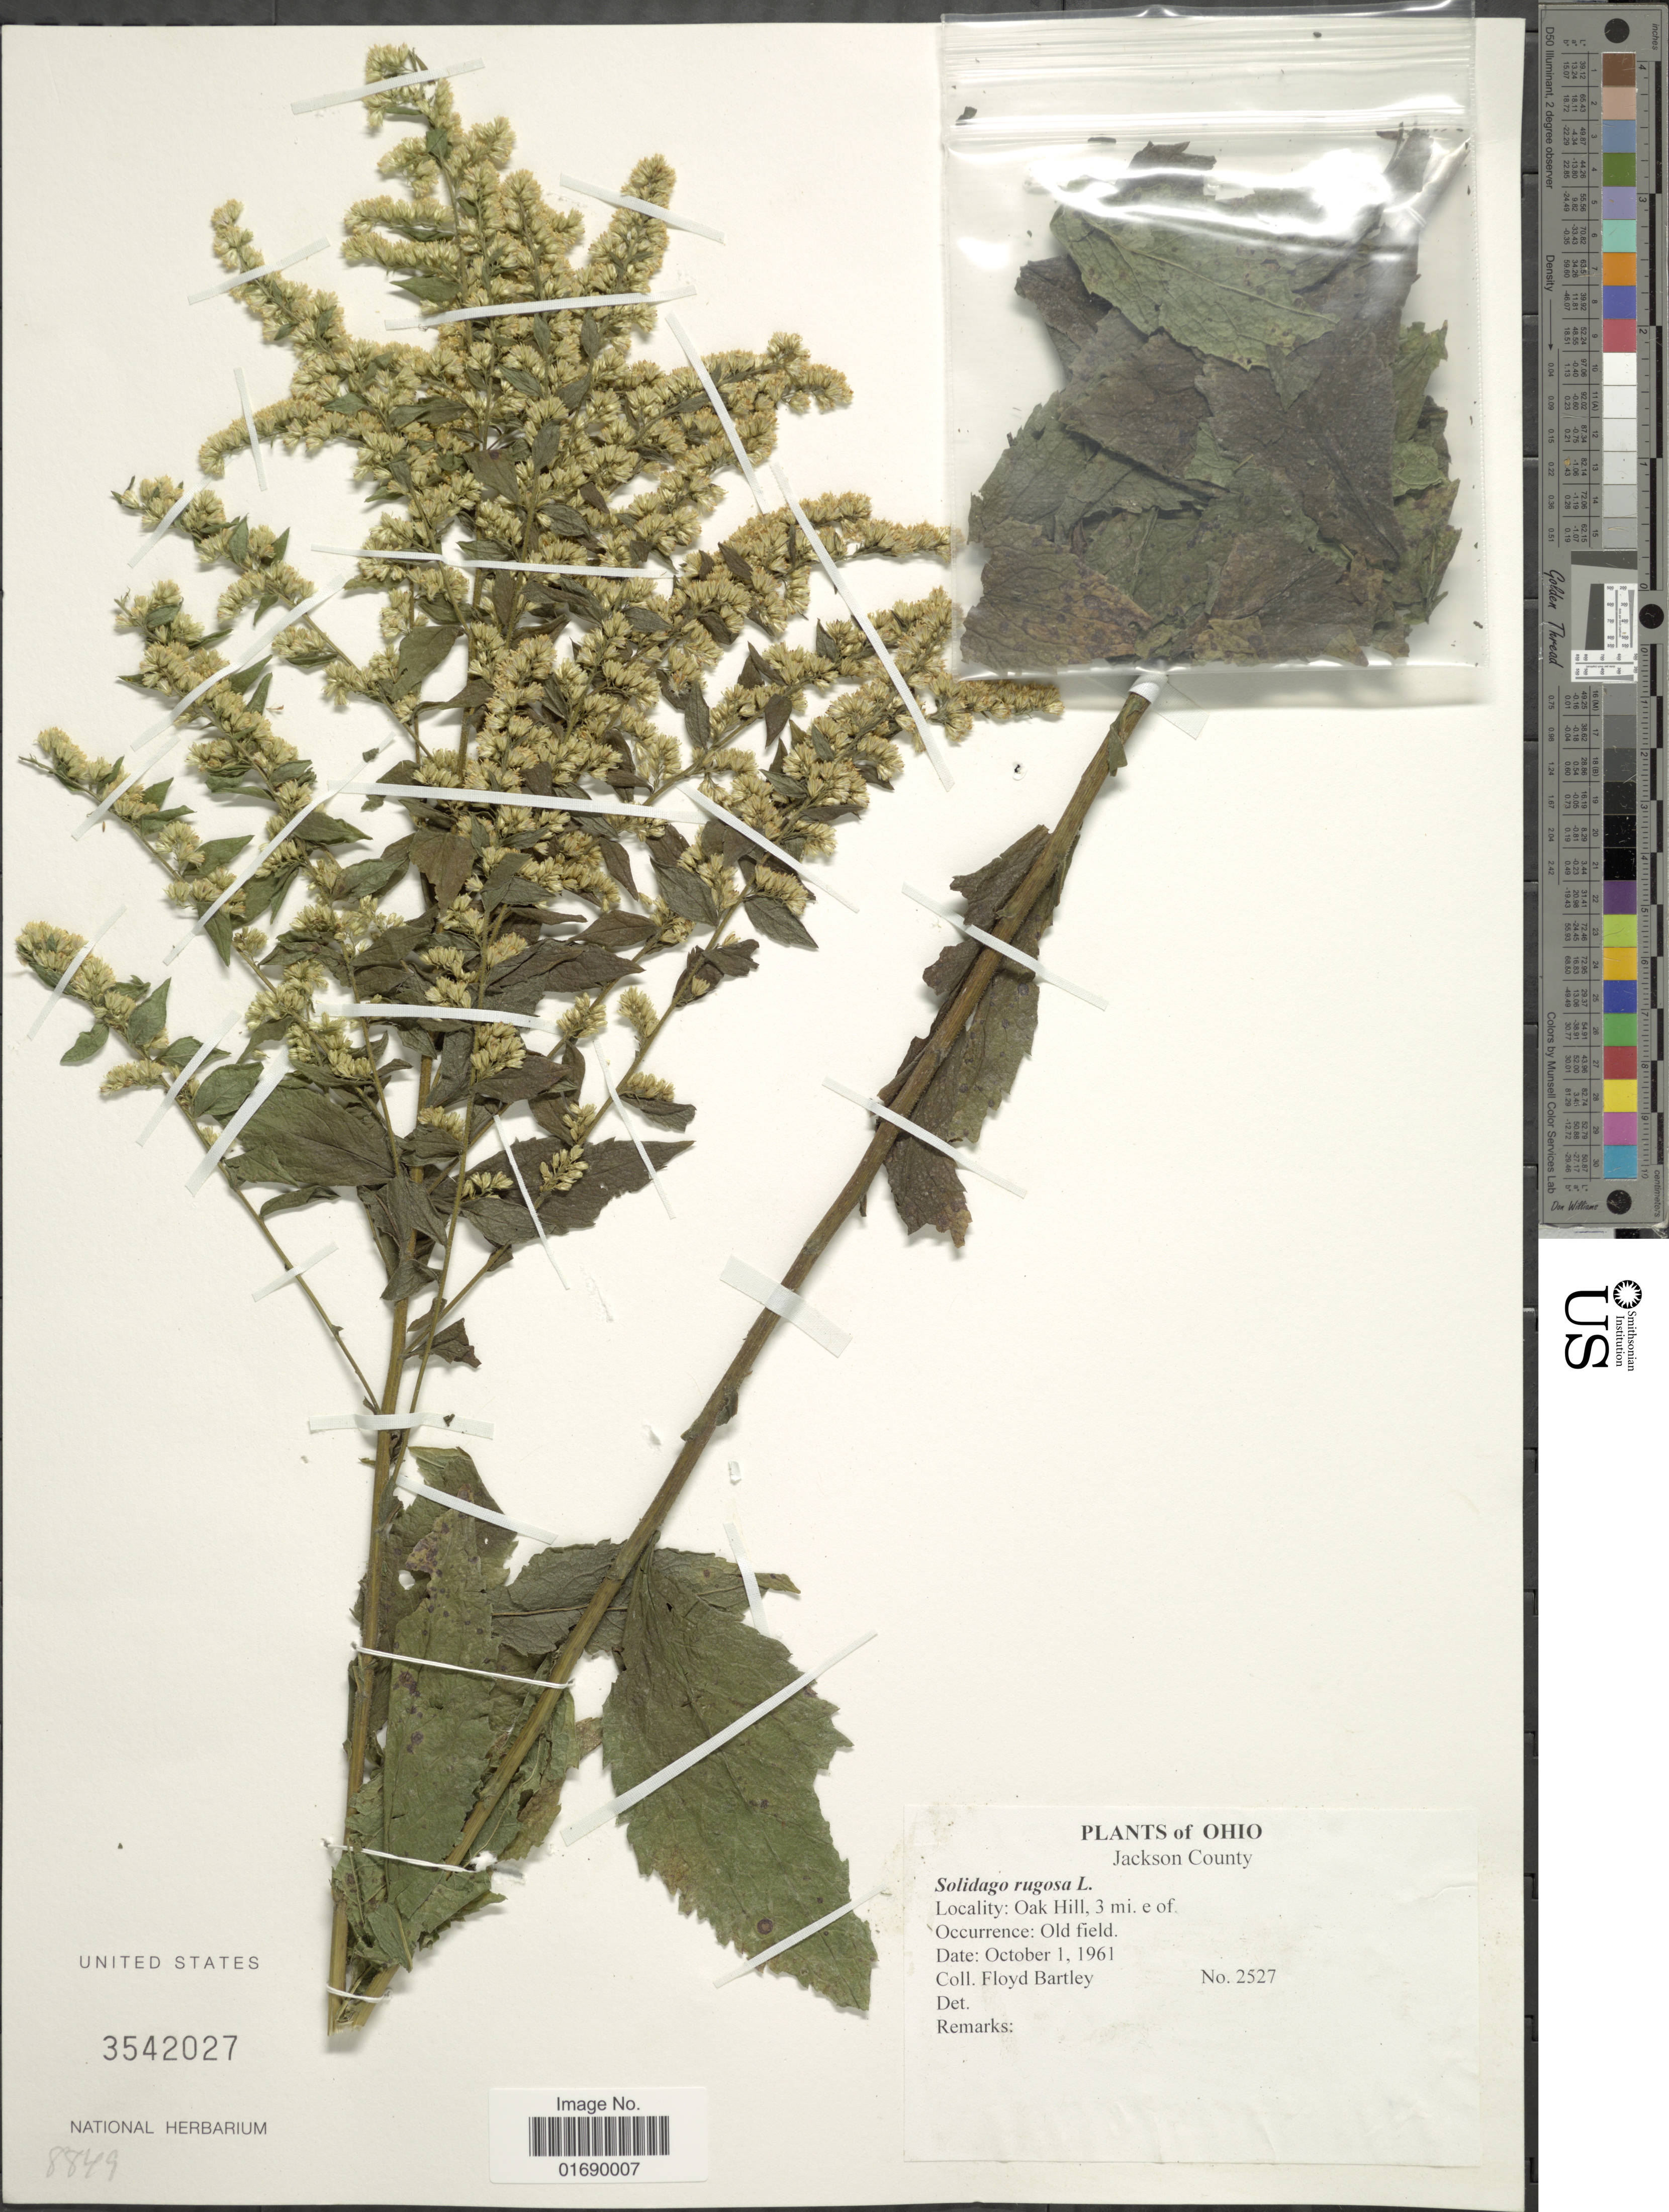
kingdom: Plantae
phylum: Tracheophyta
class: Magnoliopsida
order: Asterales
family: Asteraceae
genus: Solidago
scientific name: Solidago rugosa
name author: Mill.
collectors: F. Bartley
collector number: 2527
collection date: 1961-10-01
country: United States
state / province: Ohio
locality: Jackson County, Oak Hill, 3 mi. e. of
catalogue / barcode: US 3542027